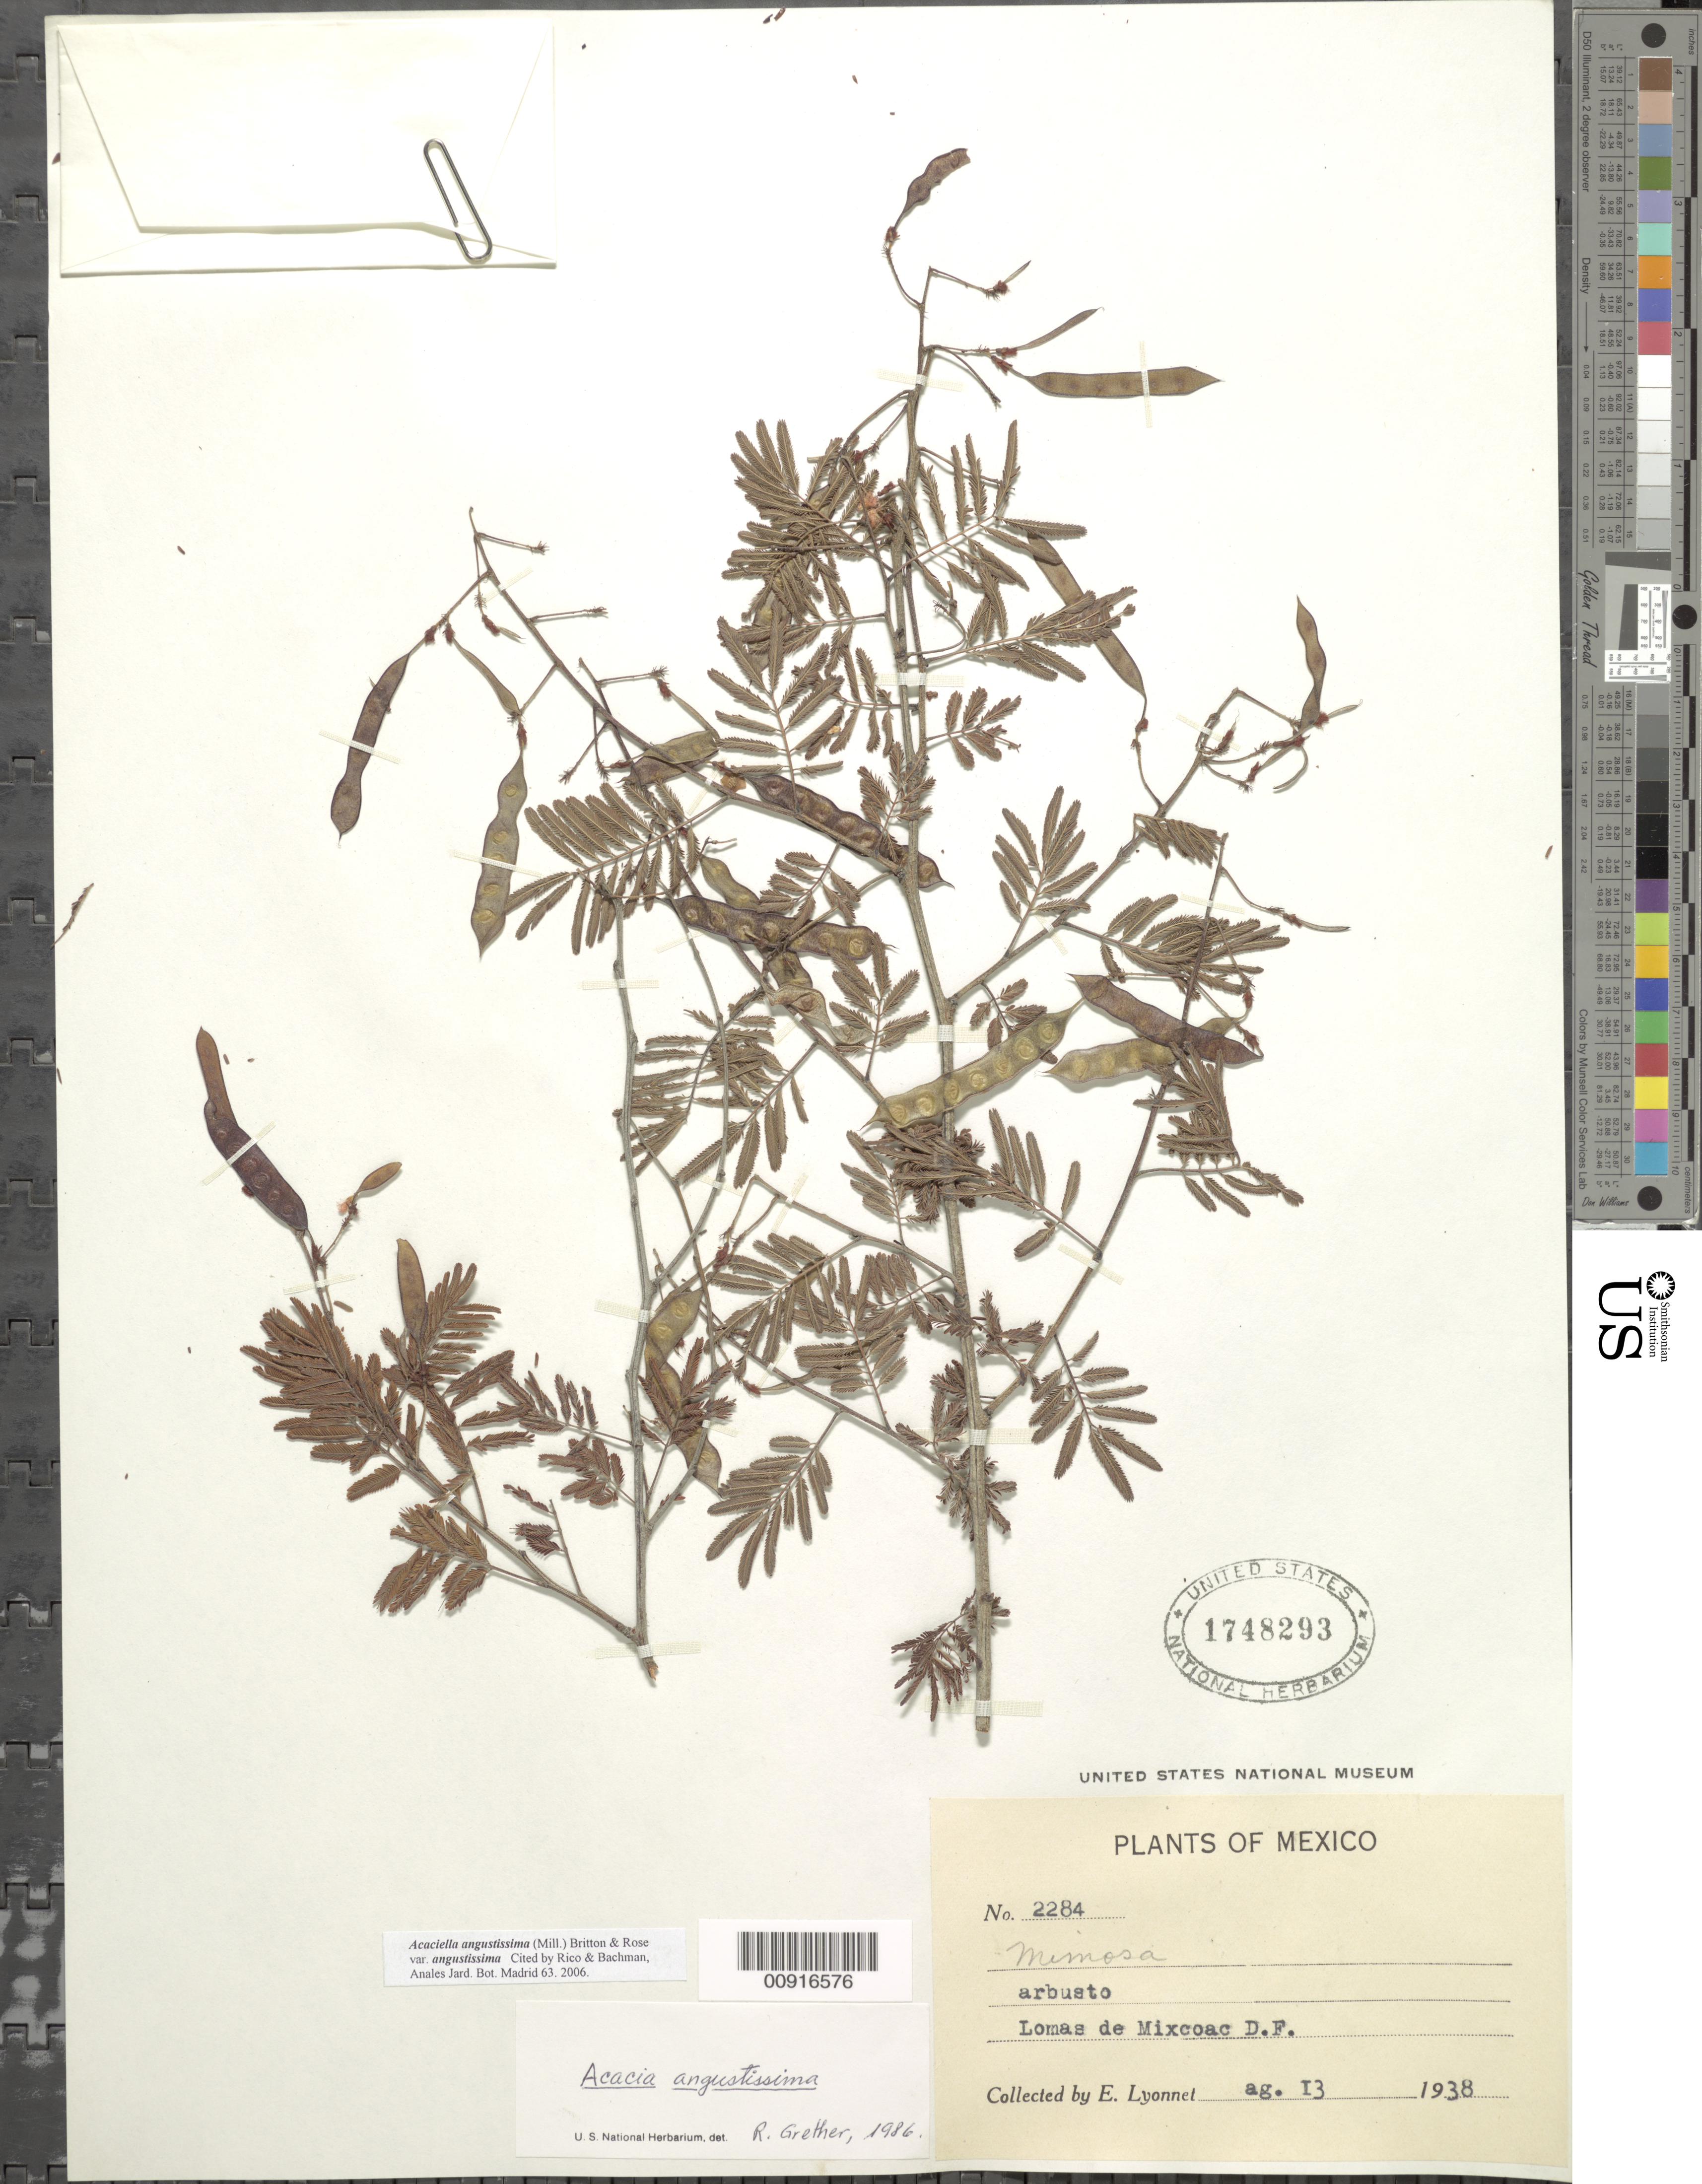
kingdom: Plantae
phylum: Tracheophyta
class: Magnoliopsida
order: Fabales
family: Fabaceae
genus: Acaciella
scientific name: Acaciella angustissima var. angustissima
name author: (Mill.) Britton & Rose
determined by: Rico, L.; Bachman, --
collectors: Bro. E. Lyonnet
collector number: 2284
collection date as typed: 13 Aug 1938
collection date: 1938-08-13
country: Mexico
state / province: Distrito Federal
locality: Lomas de Mixcoac, D.F.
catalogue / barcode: US 1748293